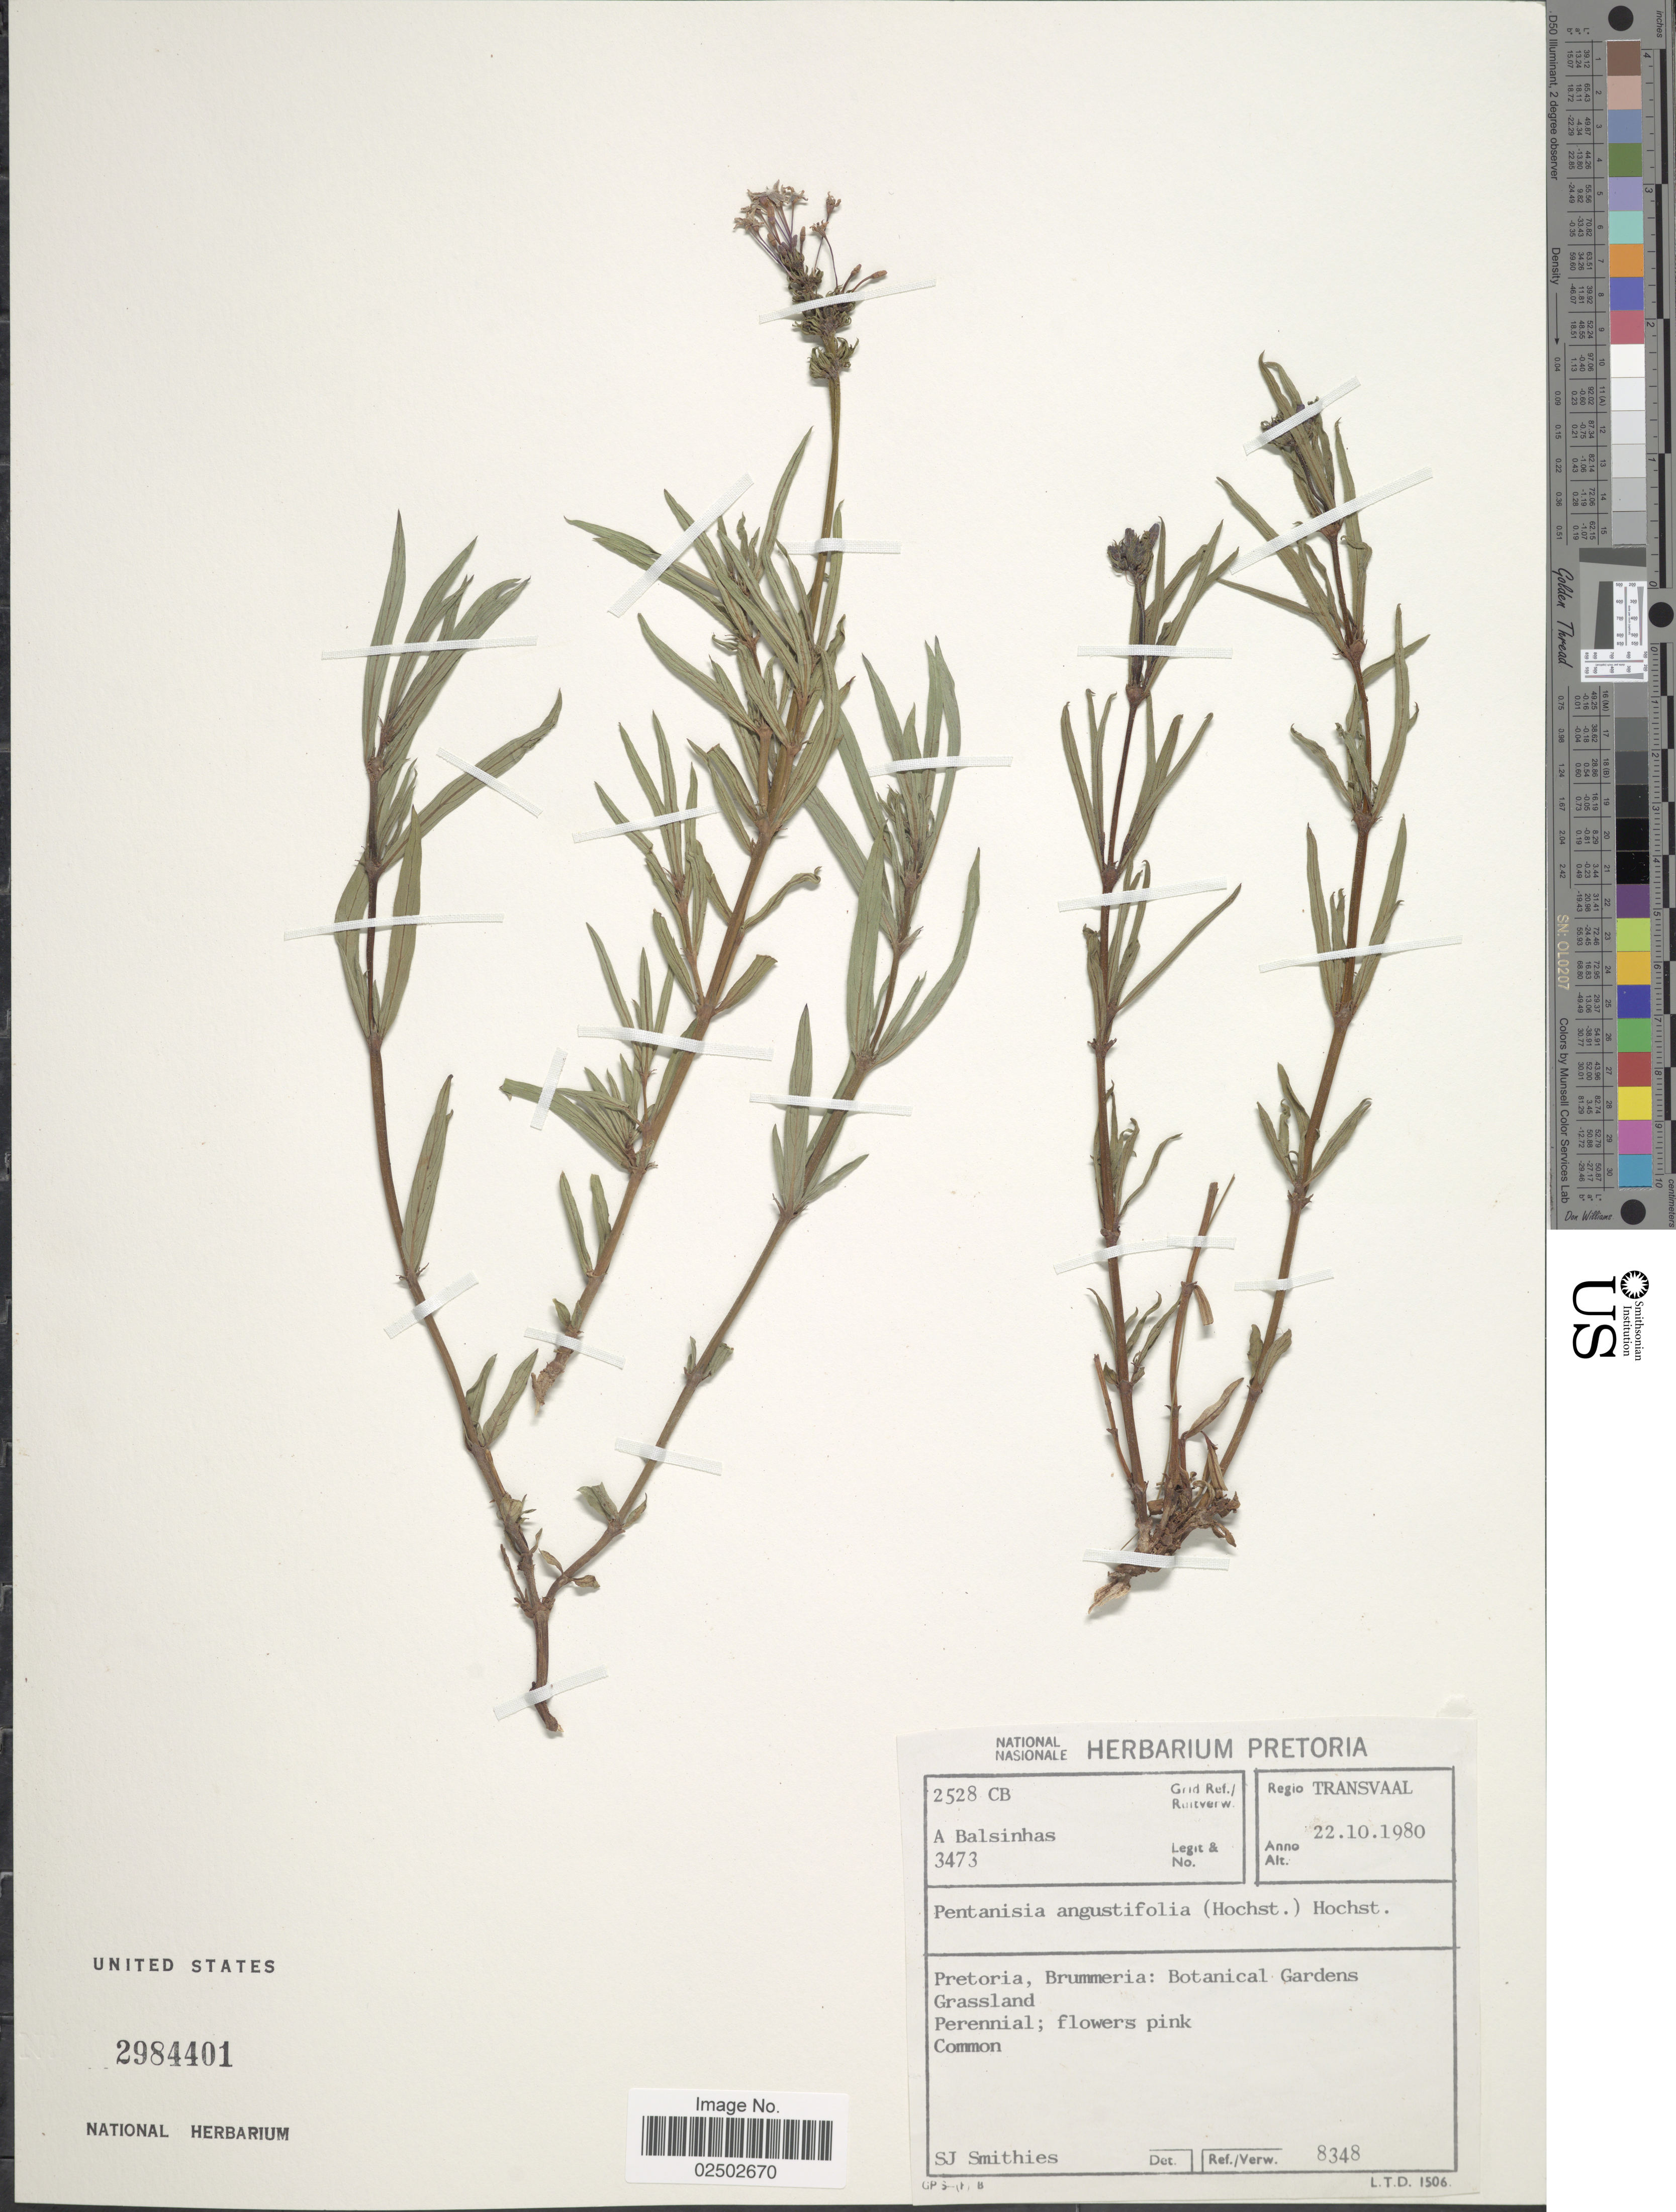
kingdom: Plantae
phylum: Tracheophyta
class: Magnoliopsida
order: Gentianales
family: Rubiaceae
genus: Pentanisia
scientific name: Pentanisia angustifolia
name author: (Hochst.) Hochst.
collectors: A. A. Balsinhas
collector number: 3473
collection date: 1980-10-22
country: South Africa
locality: Pretoria. Brummeria: Botanical Gardens. Regio Transvaal 2528 CB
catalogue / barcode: US 2984401